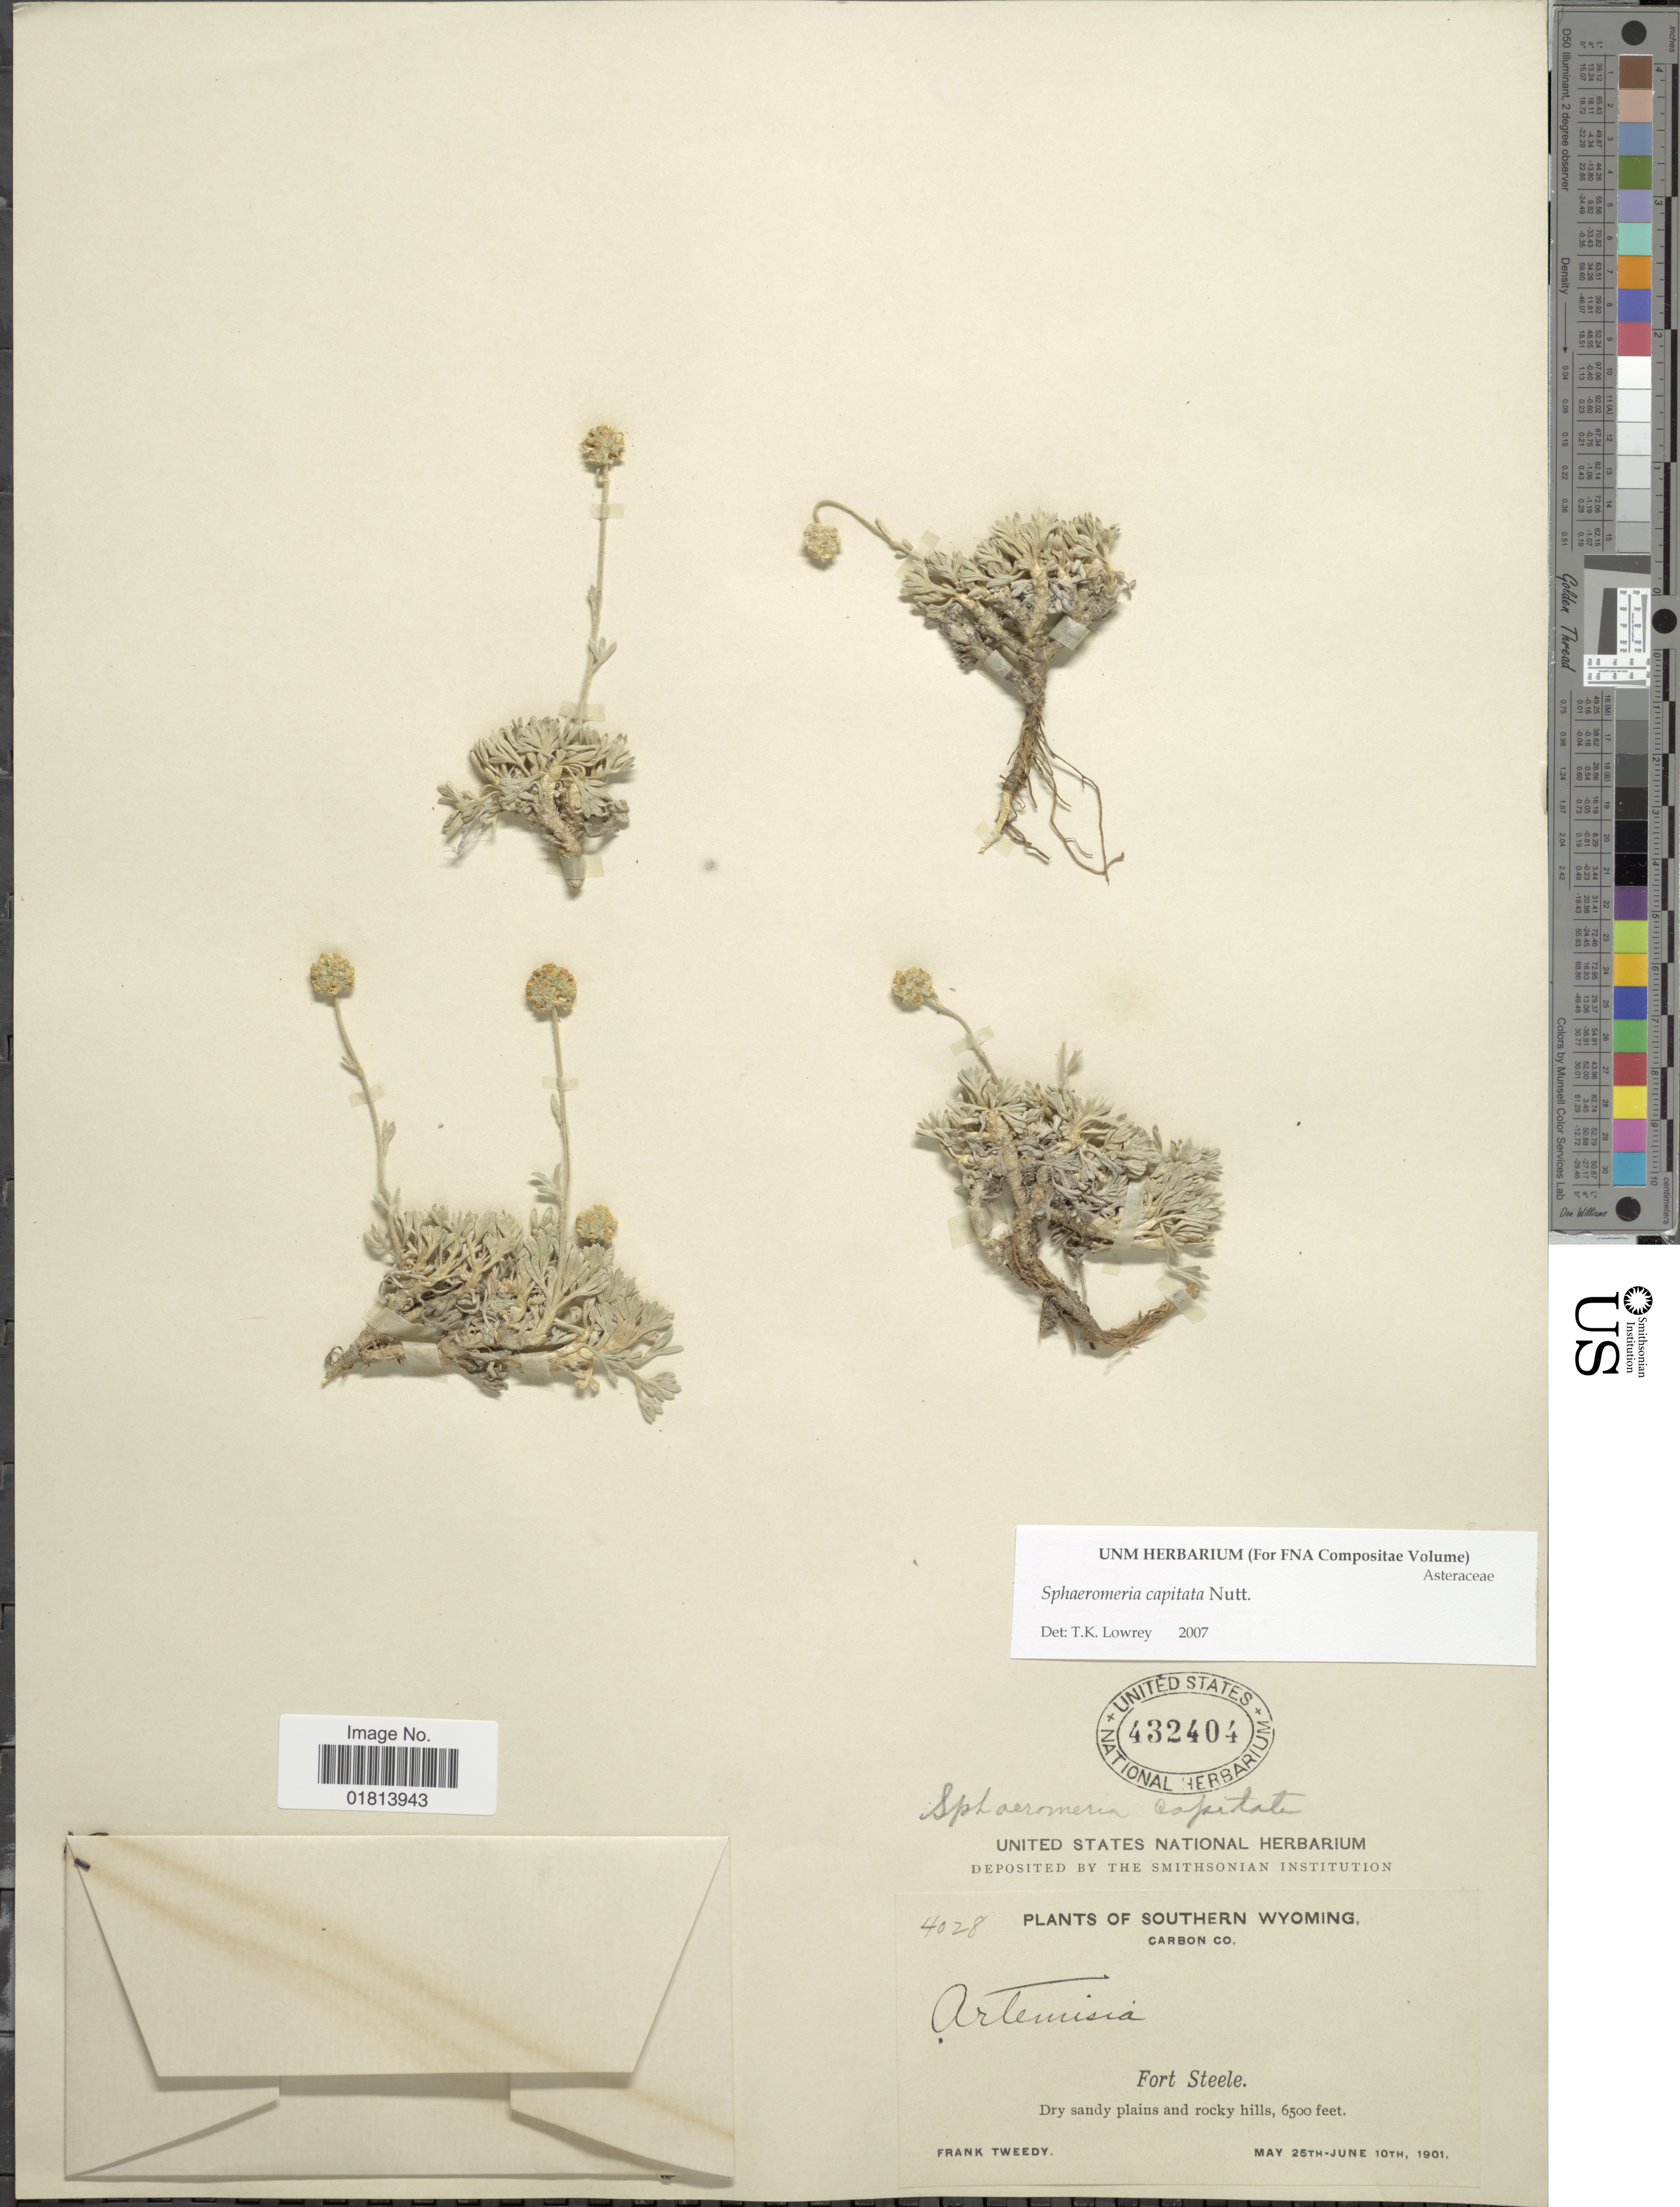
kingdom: Plantae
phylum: Tracheophyta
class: Magnoliopsida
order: Asterales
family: Asteraceae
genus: Sphaeromeria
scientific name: Sphaeromeria capitata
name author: Nutt.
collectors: F. Tweedy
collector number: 4028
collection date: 1901-05-25/1901-06-10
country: United States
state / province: Wyoming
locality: Southern Wyoming, Carbon Co., Fort Steele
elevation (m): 1981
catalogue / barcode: US 432404